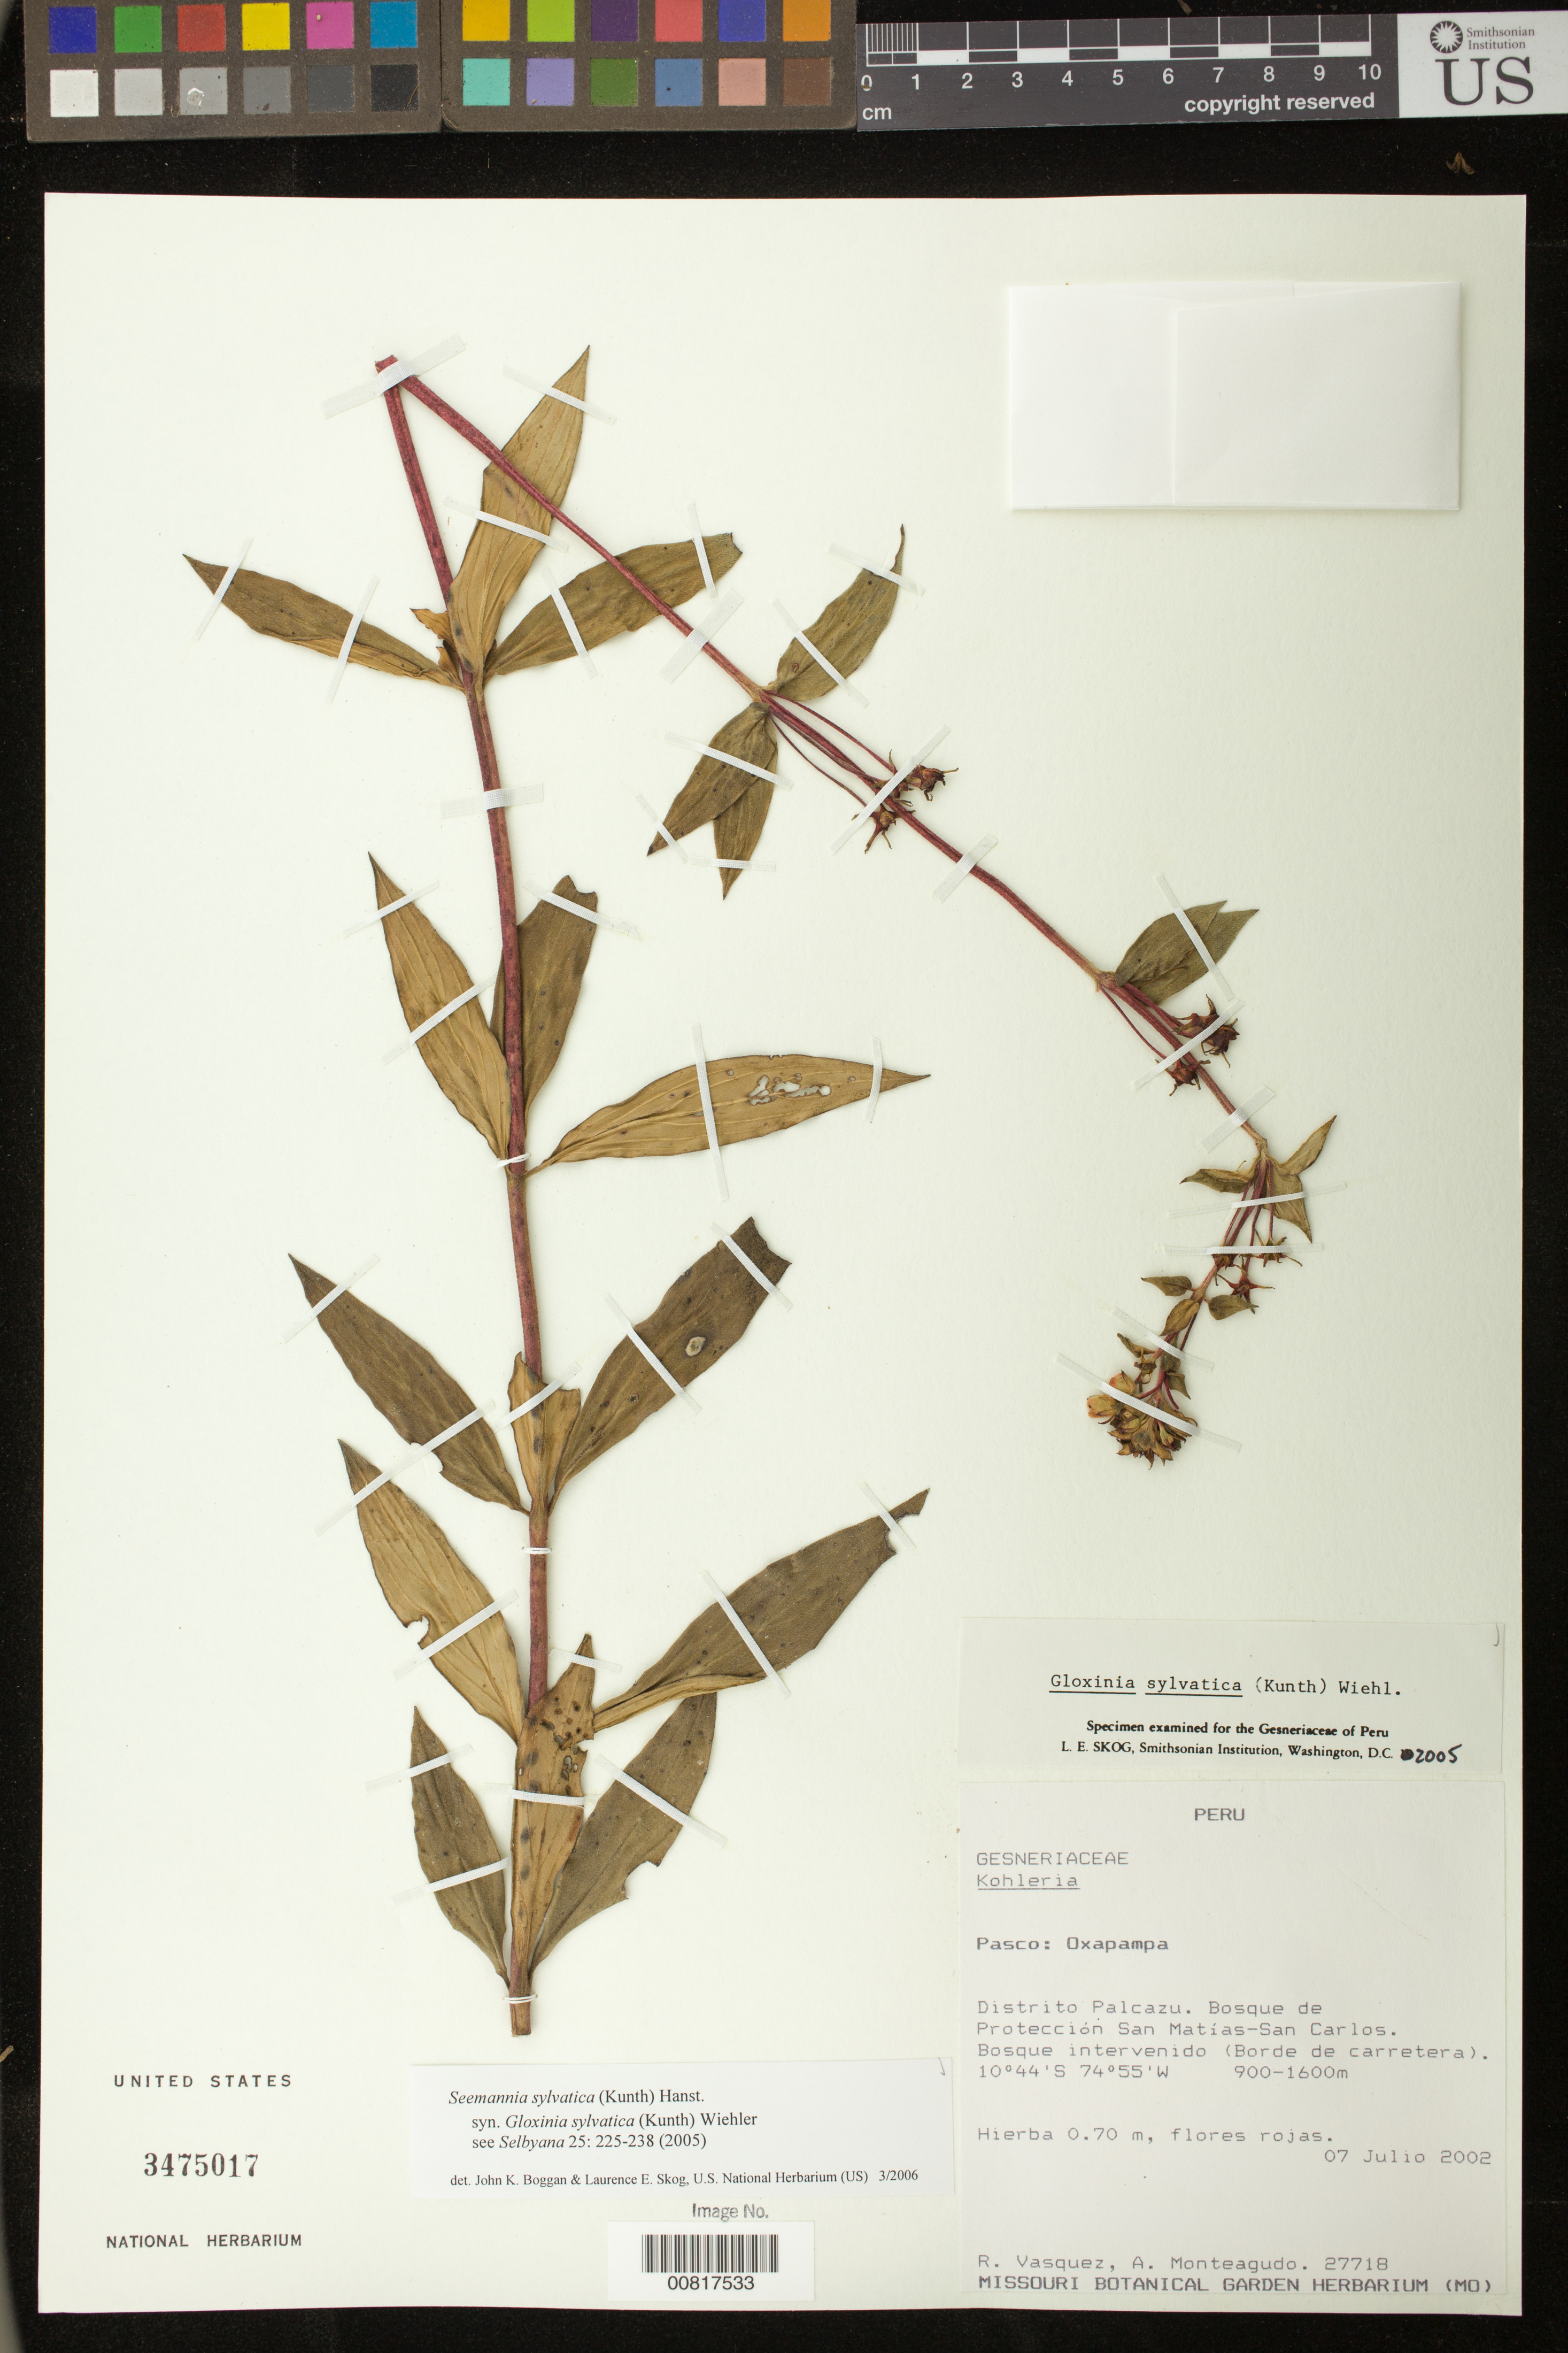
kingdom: Plantae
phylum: Tracheophyta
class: Magnoliopsida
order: Lamiales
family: Gesneriaceae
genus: Seemannia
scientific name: Seemannia sylvatica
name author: (Kunth) Hanst.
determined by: Boggan, J. K.; Skog, L. E.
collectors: R. Vásquez & A. Monteagudo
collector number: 27718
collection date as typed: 07 Jul 2002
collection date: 2002-07-07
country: Peru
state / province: Pasco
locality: Pasco: Oxapampa. Distrito Palcazu. Bosque de Protección San Matías-San Carlos.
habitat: Bosque intervenido (borde de carretera)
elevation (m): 900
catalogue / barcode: US 3475017